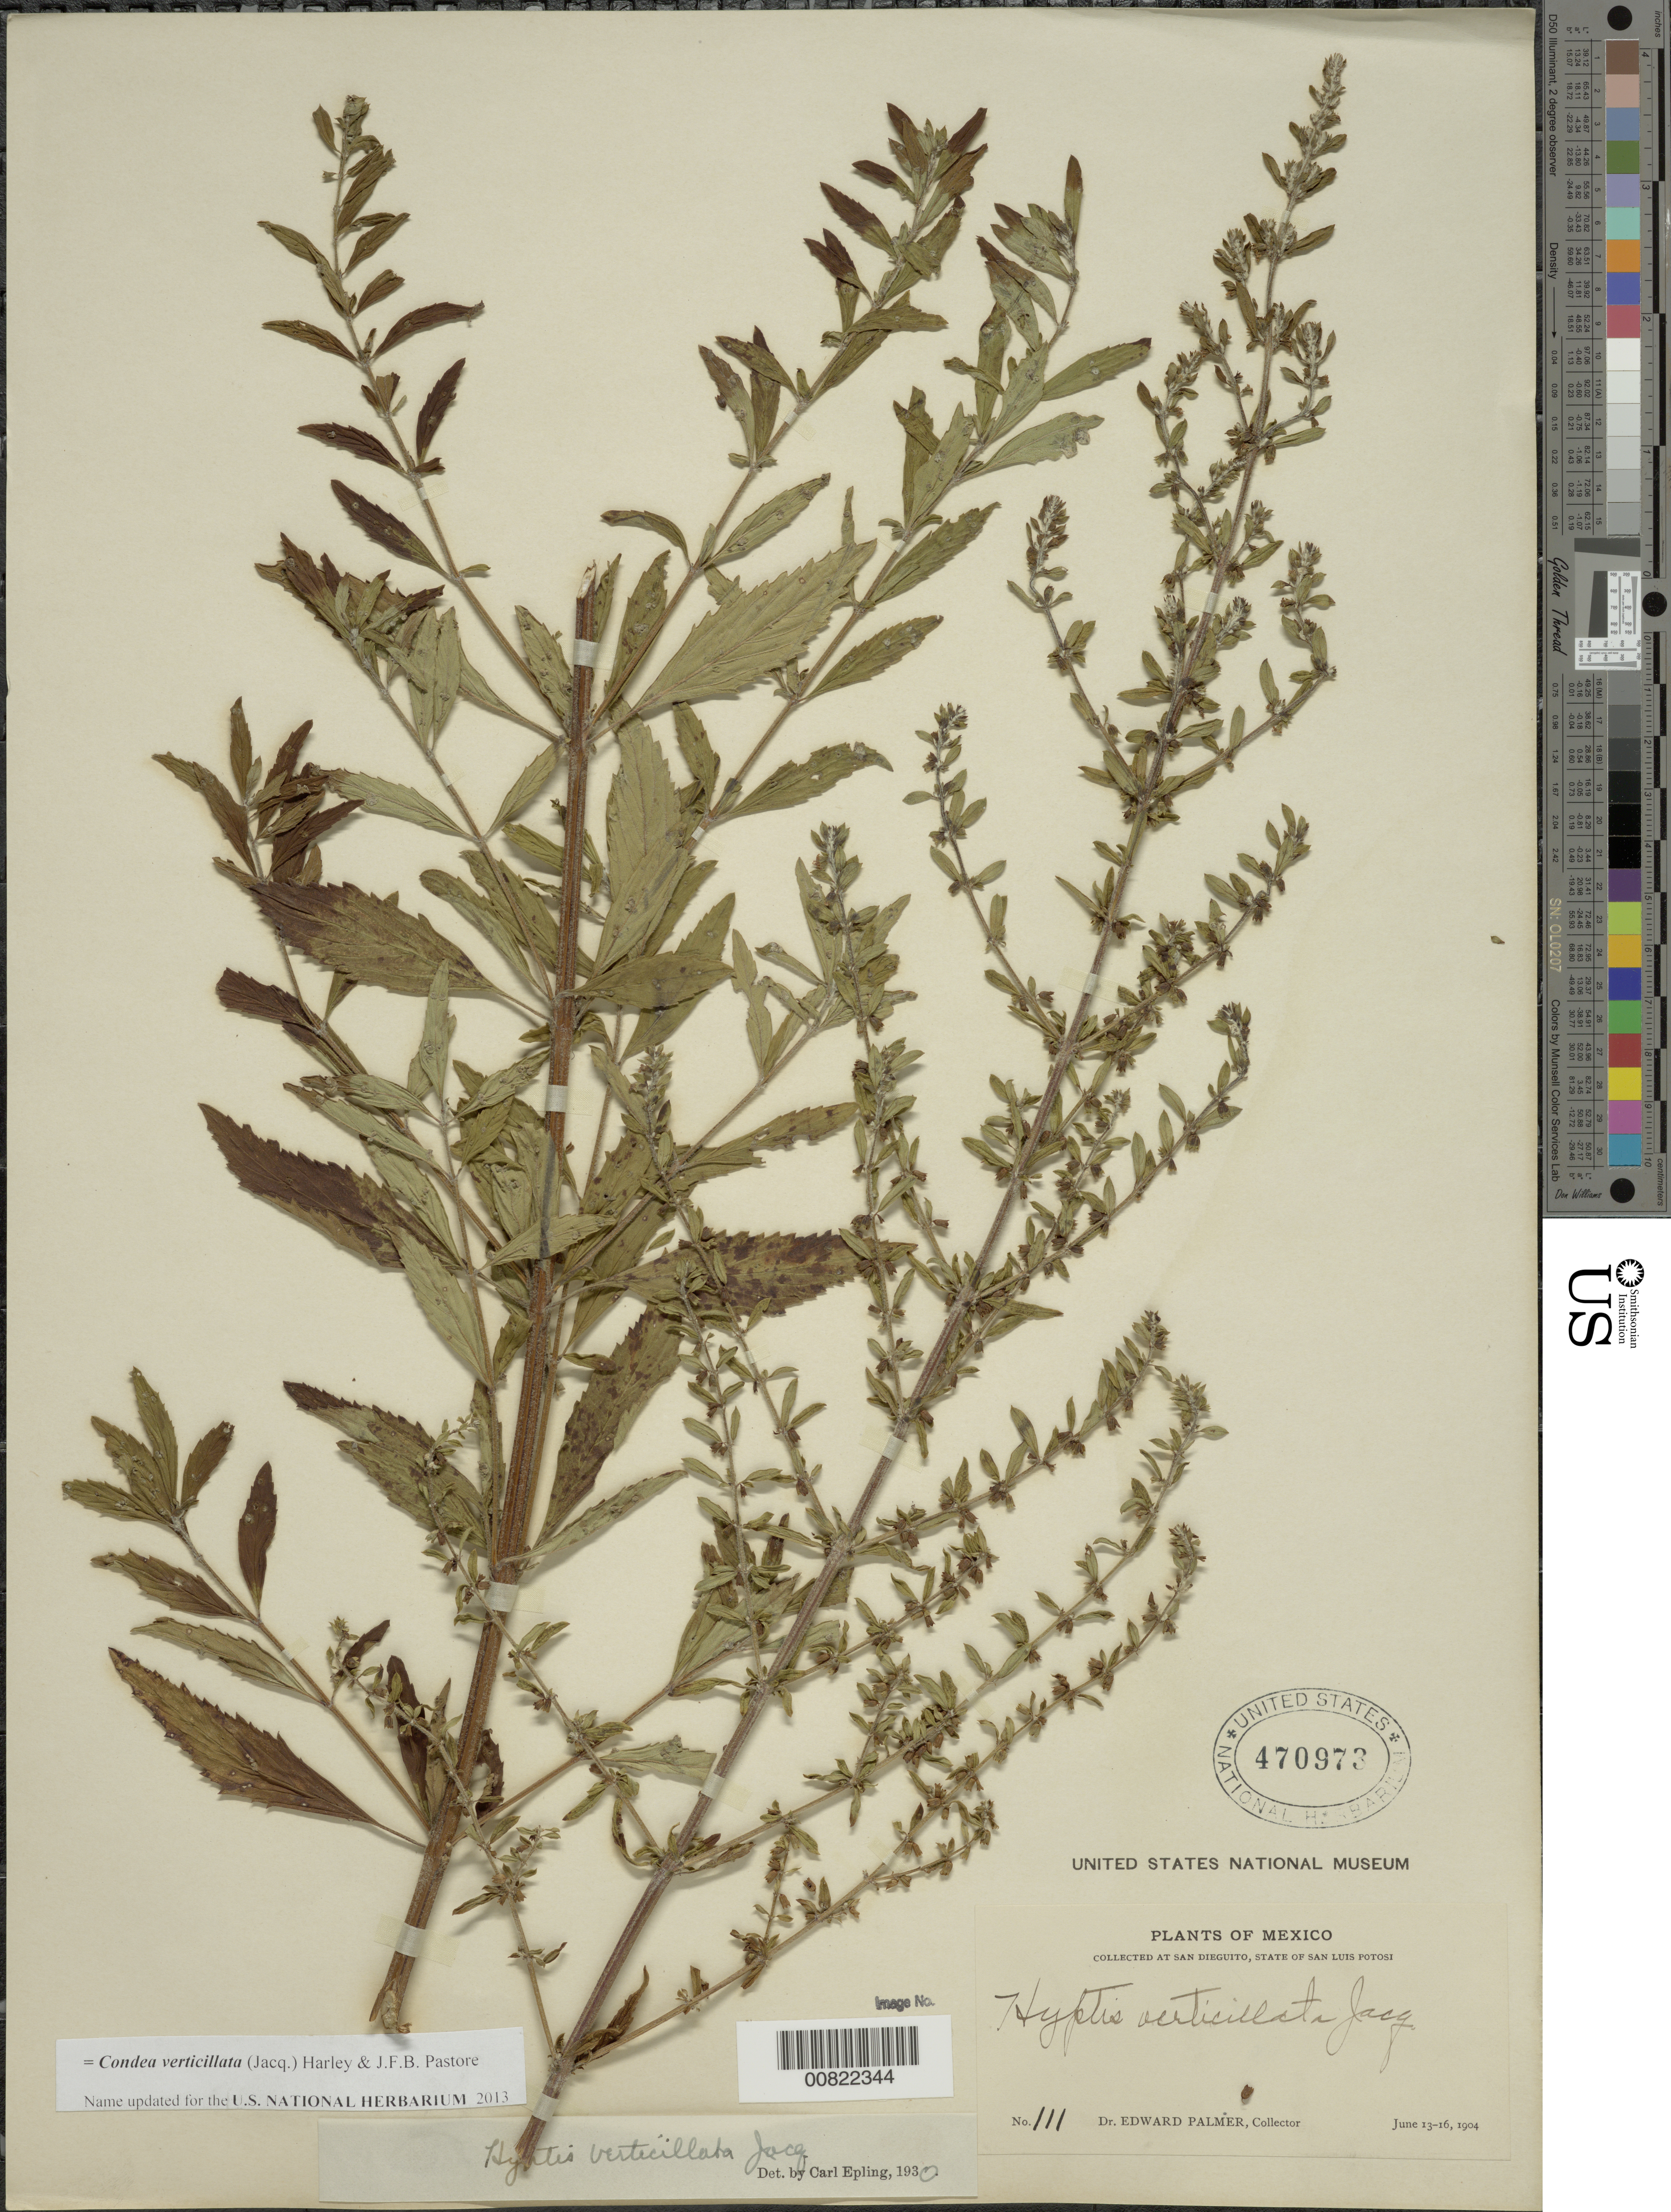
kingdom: Plantae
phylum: Tracheophyta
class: Magnoliopsida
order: Lamiales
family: Lamiaceae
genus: Condea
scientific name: Condea verticillata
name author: (Jacq.) Harley & J.F.B. Pastore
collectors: E. Palmer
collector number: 111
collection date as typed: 13 Jun 1904 to 16 Jun 1904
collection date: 1904-06-13/1904-06-16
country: Mexico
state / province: San Luis Potosí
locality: San Dieguito, San Luis Potosí.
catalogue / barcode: US 470973